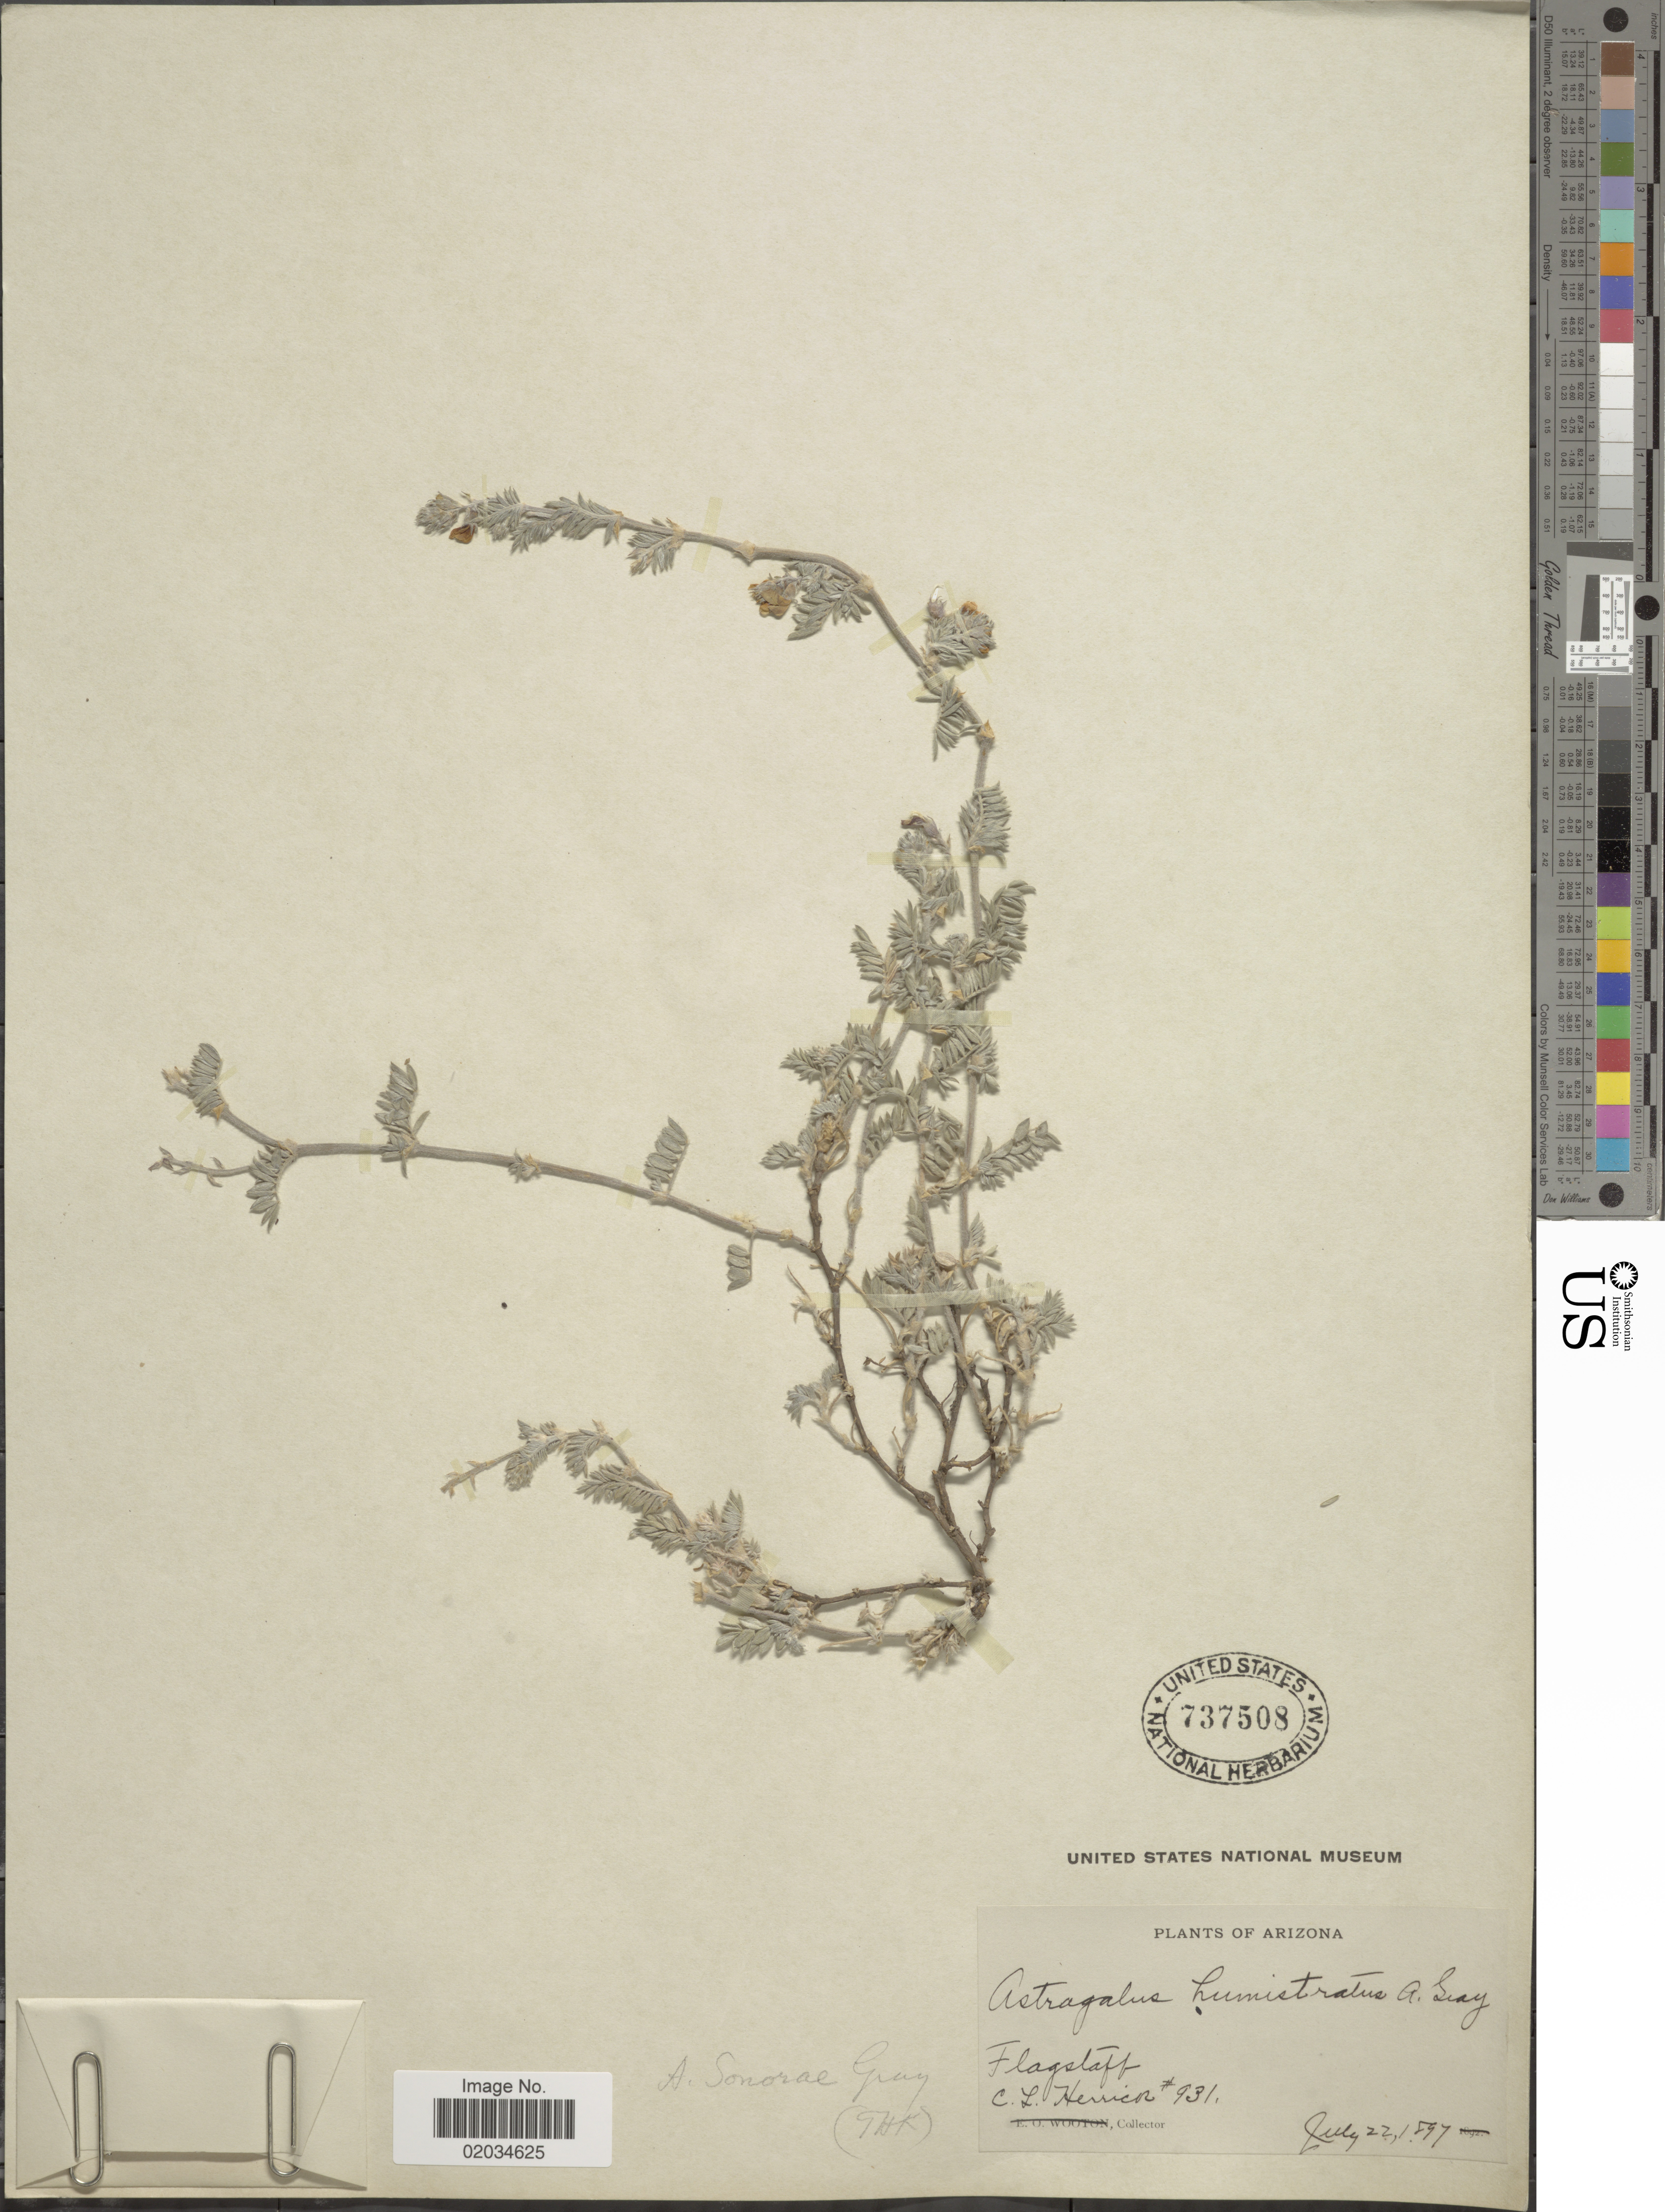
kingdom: Plantae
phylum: Tracheophyta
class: Magnoliopsida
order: Fabales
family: Fabaceae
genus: Astragalus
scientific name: Astragalus sonorae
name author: A. Gray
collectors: C. Herrick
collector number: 931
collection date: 1897-07-22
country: United States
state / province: Arizona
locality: Flagstaff.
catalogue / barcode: US 737508